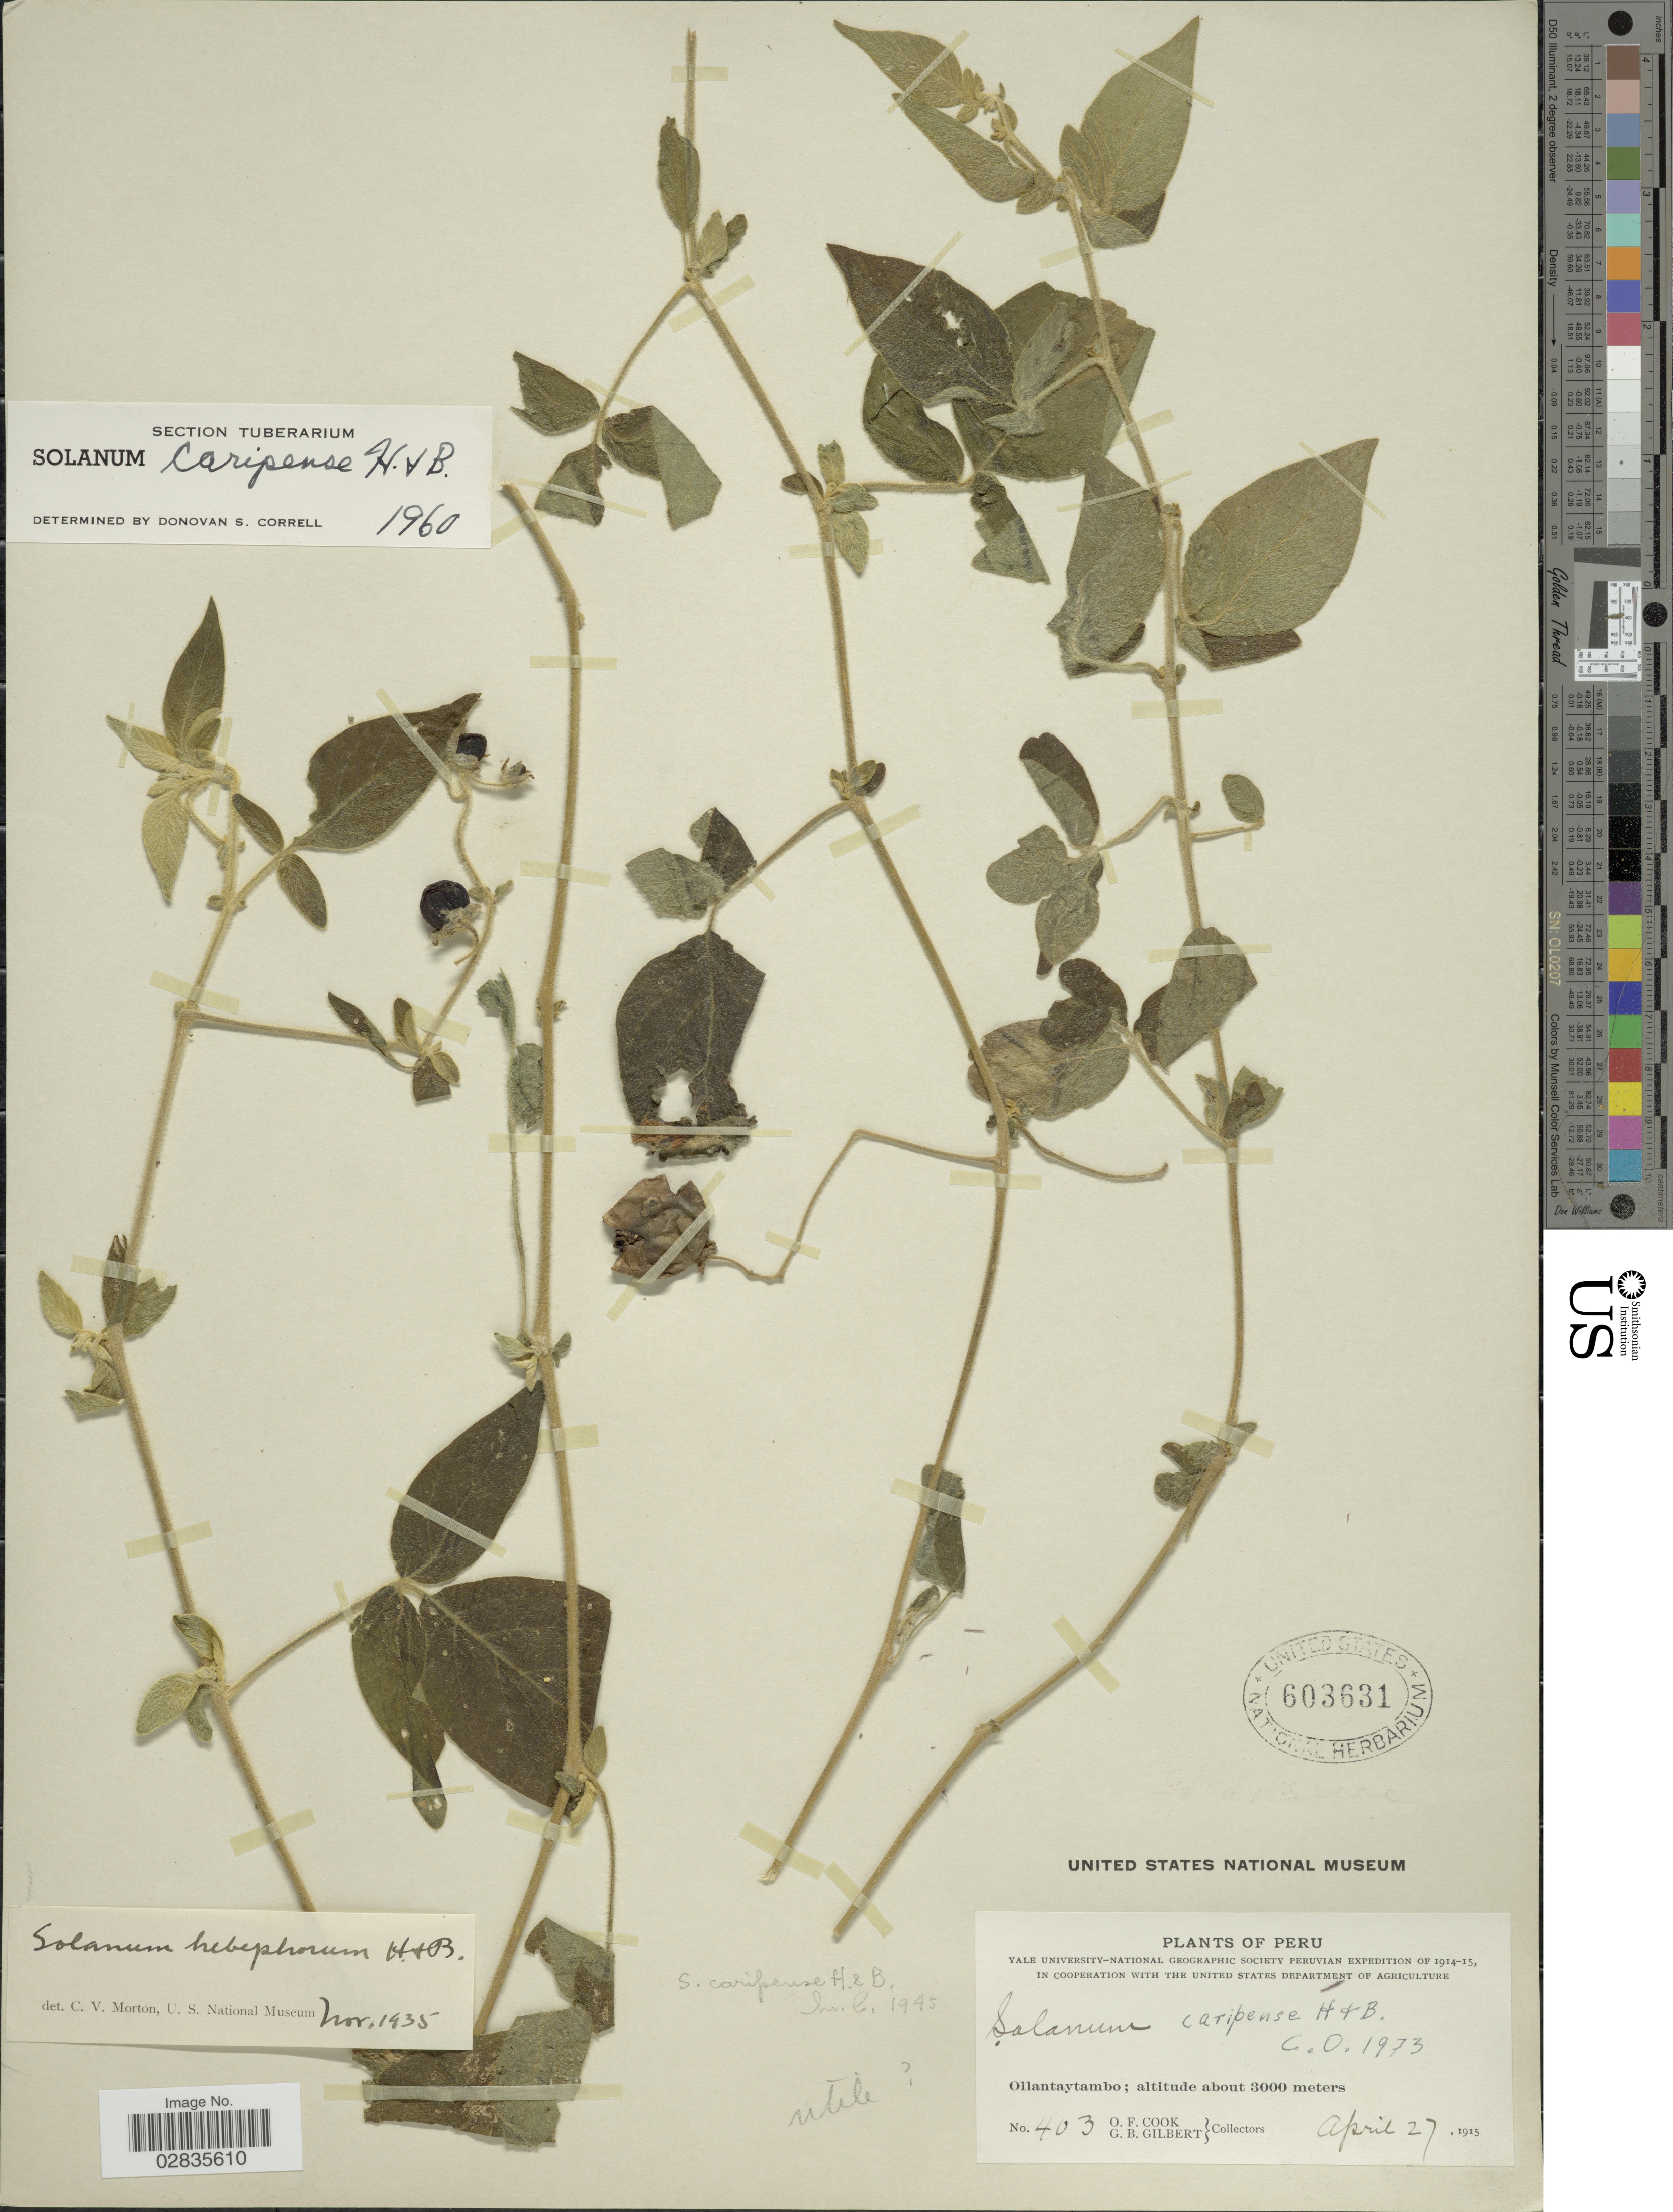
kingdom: Plantae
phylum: Tracheophyta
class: Magnoliopsida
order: Solanales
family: Solanaceae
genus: Solanum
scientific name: Solanum caripense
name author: Humb. & Bonpl. ex Dunal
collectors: O. F. Cook & G. B. Gilbert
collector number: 403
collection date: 1915-04-27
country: Peru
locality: Ollantaytambo.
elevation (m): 3000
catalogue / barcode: US 603631